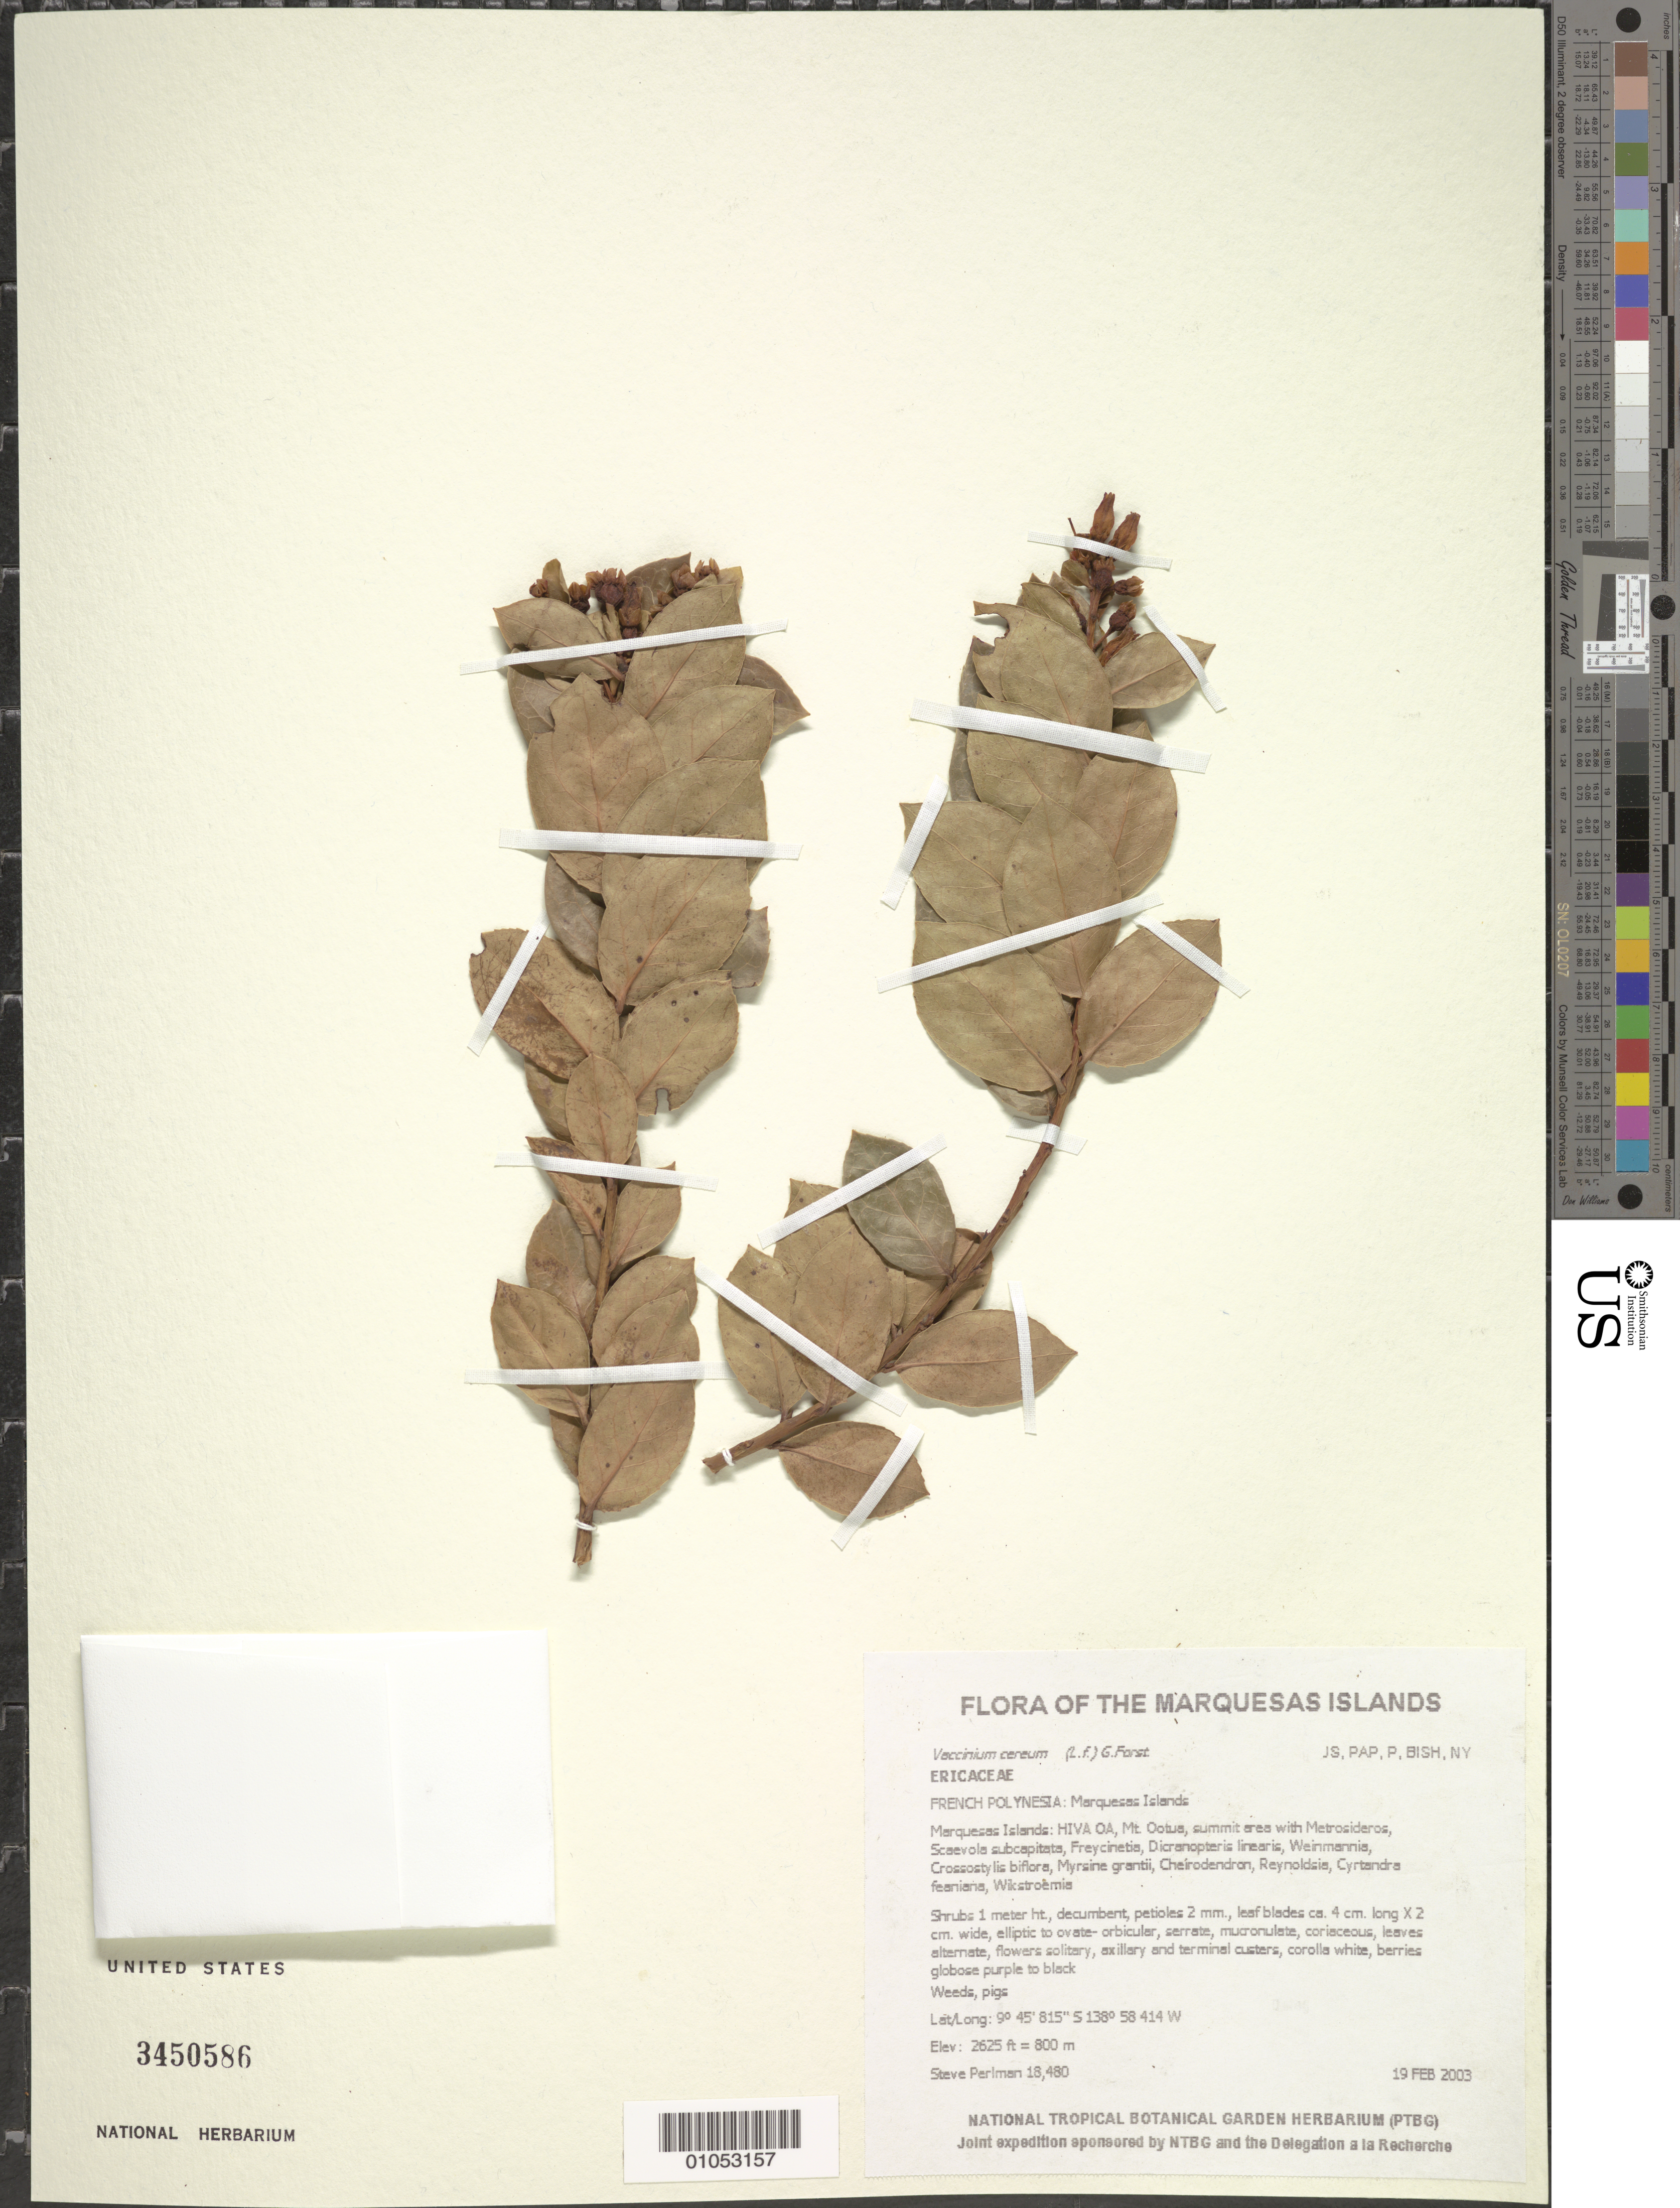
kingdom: Plantae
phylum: Tracheophyta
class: Magnoliopsida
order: Ericales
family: Ericaceae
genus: Vaccinium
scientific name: Vaccinium cereum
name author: (L. f.) G. Forst.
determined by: Lorence, David H., (PTBG), National Tropical Botanical Garden (UNITED STATES)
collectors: S. P. Perlman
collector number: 18480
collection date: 2003-02-19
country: French Polynesia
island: Hiva Oa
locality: Mt. Ootua, summit area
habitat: Transitional mesic to wet forest with Hibiscus tiliaceus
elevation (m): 800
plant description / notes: Weeds, pigs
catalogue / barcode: US 3450586